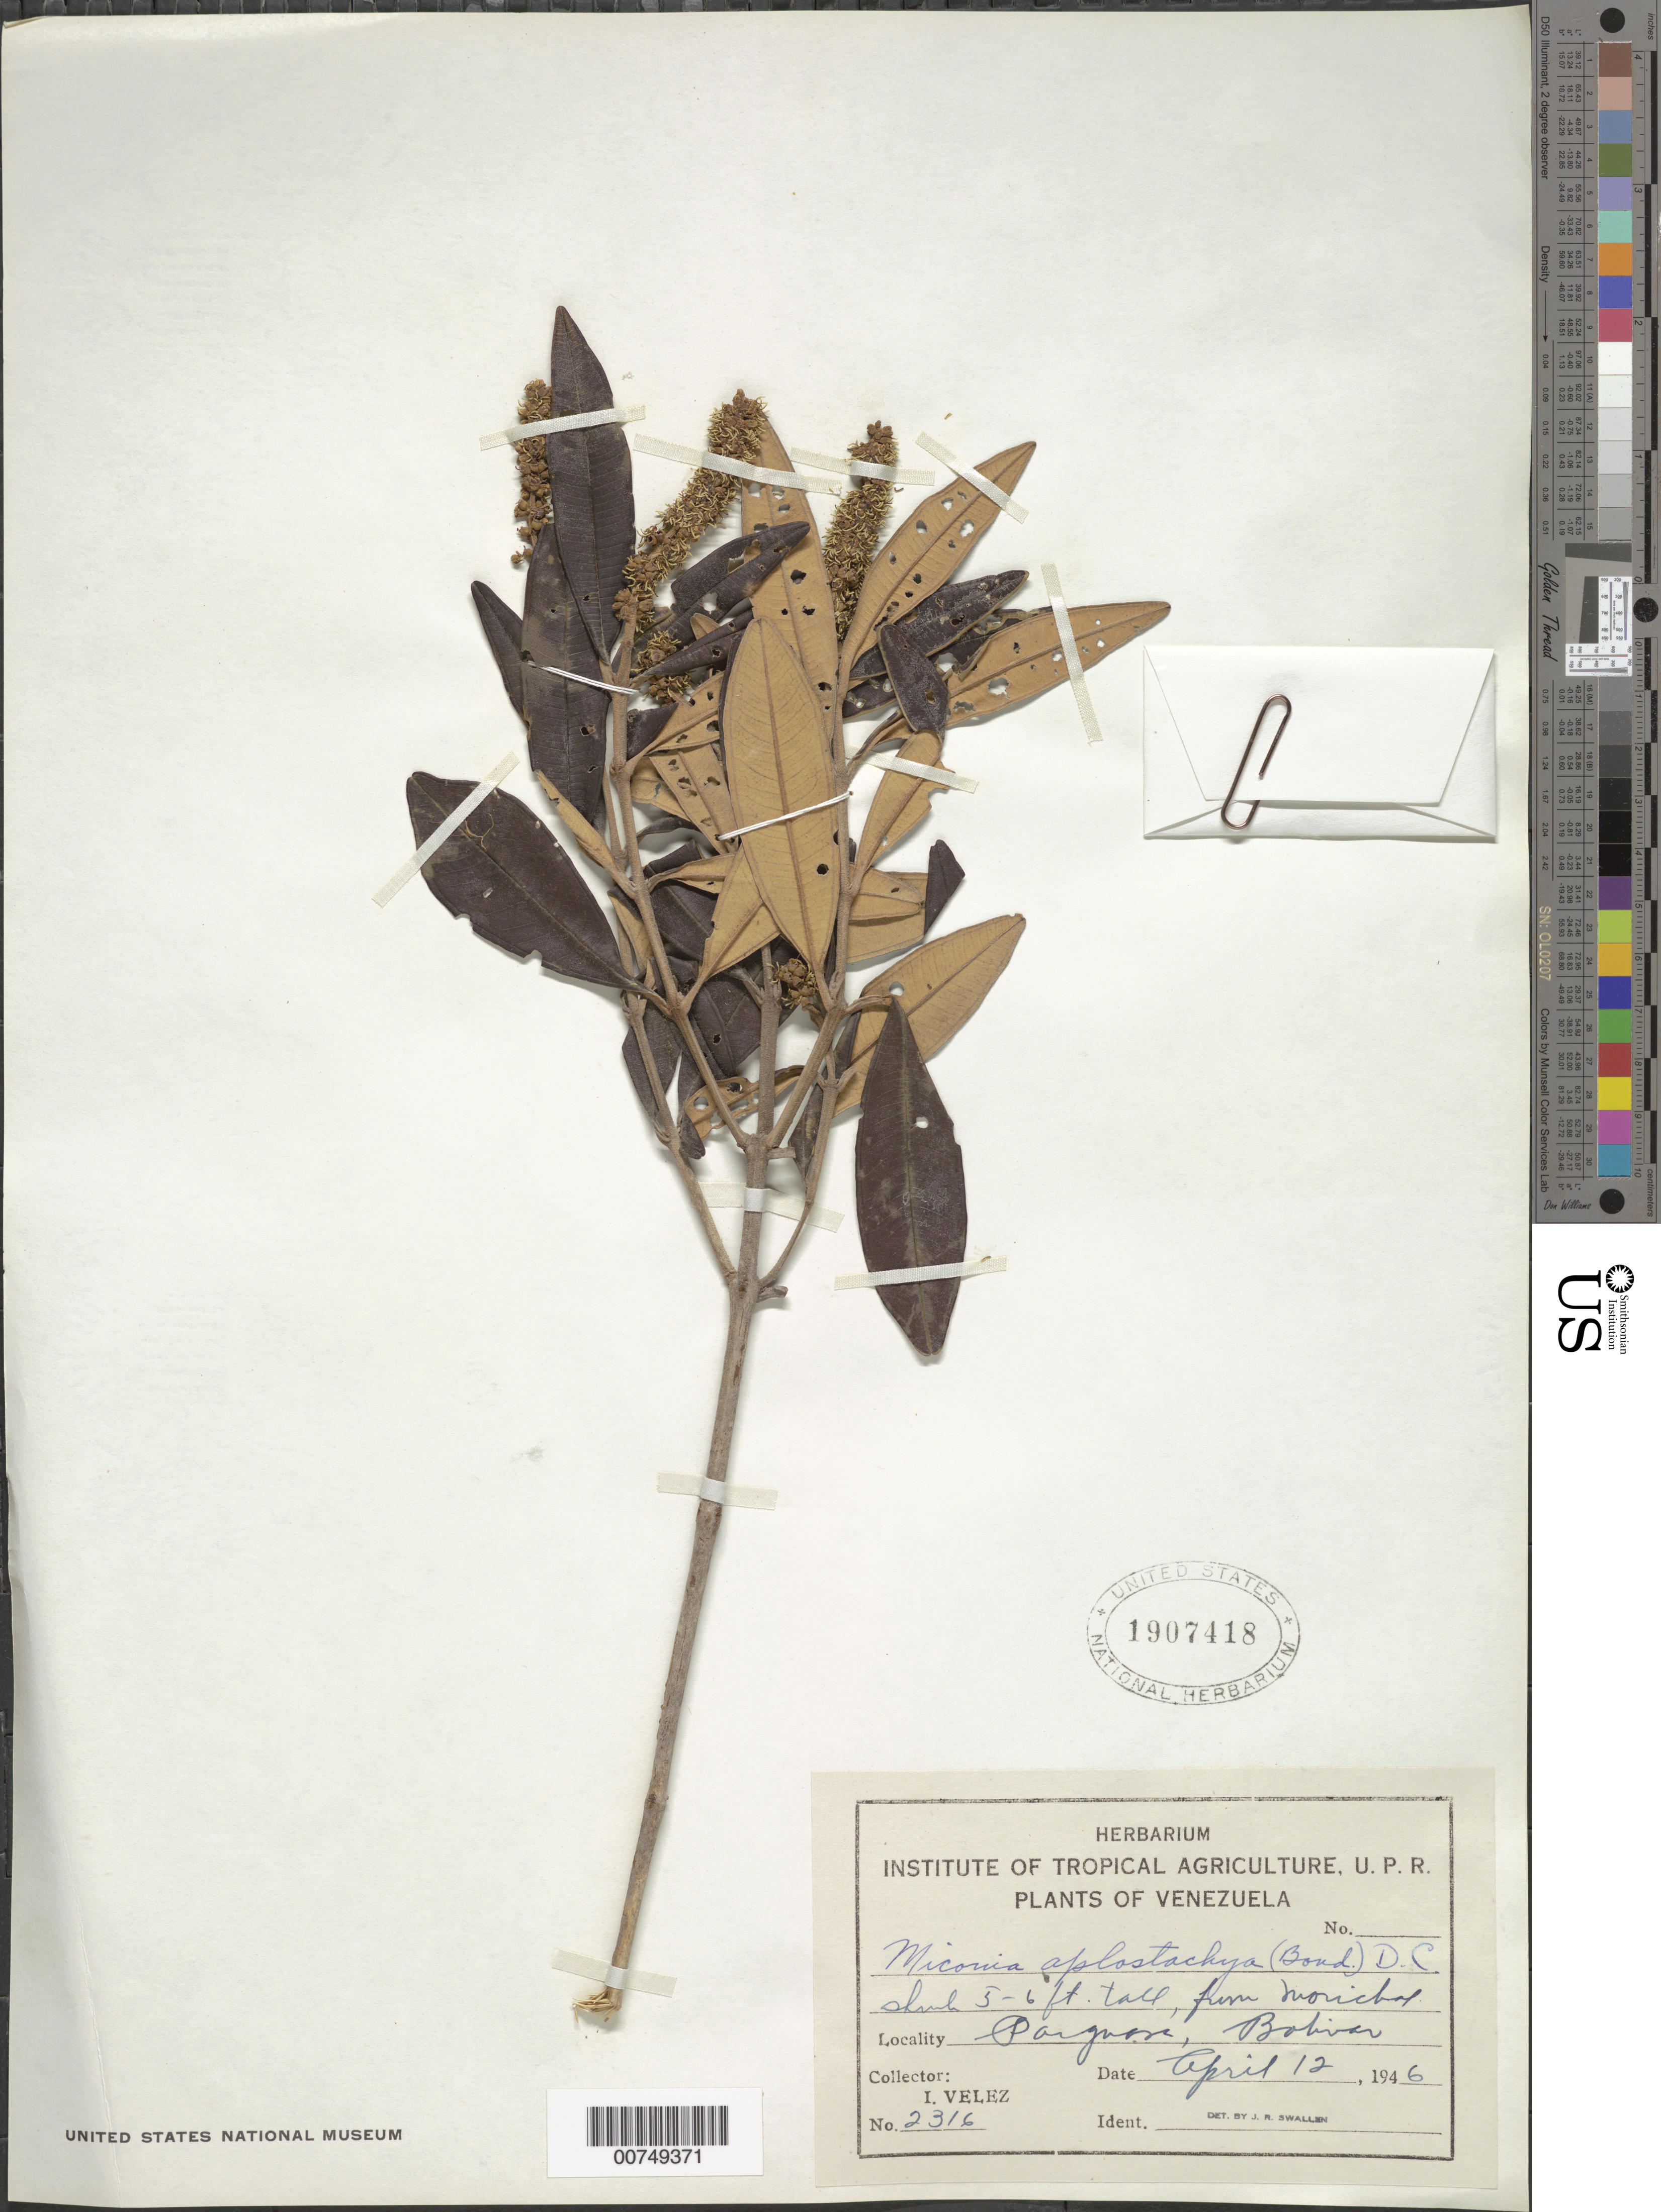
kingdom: Plantae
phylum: Tracheophyta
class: Magnoliopsida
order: Myrtales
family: Melastomataceae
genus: Miconia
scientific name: Miconia aplostachya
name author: (Bonpl.) DC.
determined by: Swallen, Jason R.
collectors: I. Velez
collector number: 2316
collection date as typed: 12-Apr-46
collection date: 1946-04-12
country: Venezuela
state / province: Bolívar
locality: Parguasa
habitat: Morichal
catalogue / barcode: US 1907418